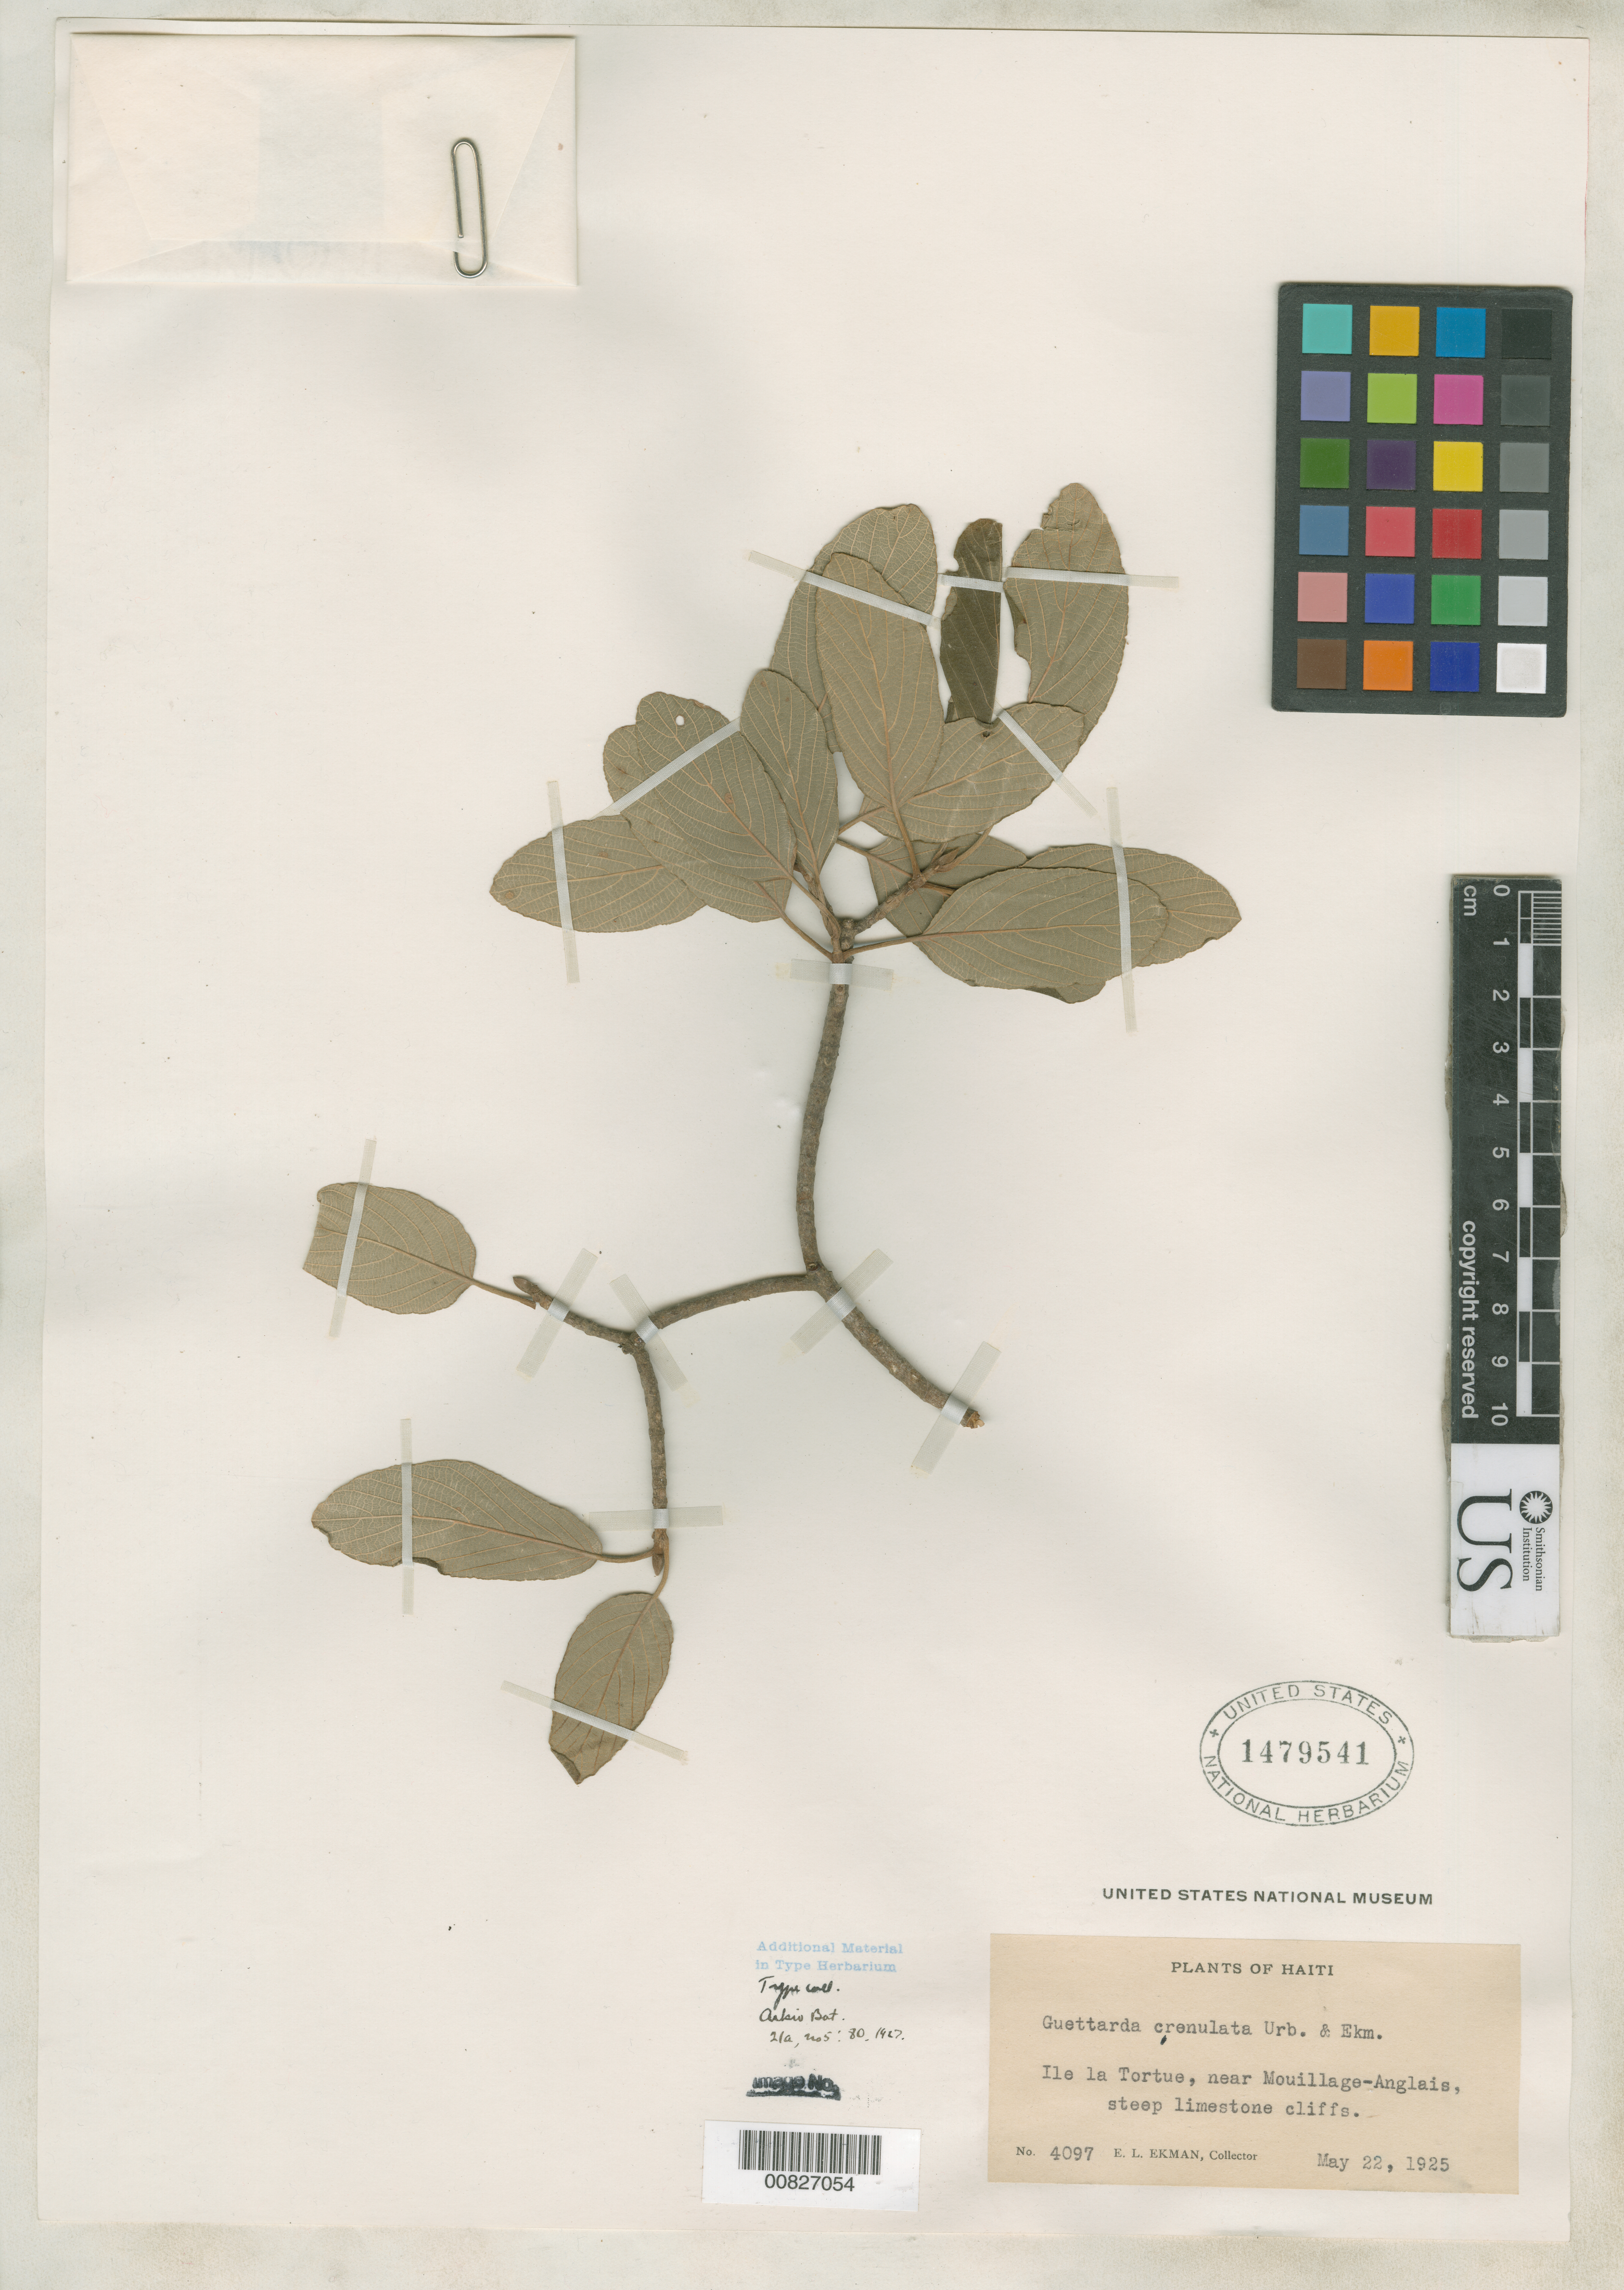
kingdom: Plantae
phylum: Tracheophyta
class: Magnoliopsida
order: Gentianales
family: Rubiaceae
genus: Guettarda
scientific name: Guettarda crenulata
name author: Urb. & Ekman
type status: Isotype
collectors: E. L. Ekman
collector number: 4097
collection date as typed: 22 May 1925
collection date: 1925-05-22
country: Haiti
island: Hispaniola Island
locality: Ile la Tortue, near Mouillage-Anglais, steep limestone cliffs.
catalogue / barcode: US 1479541